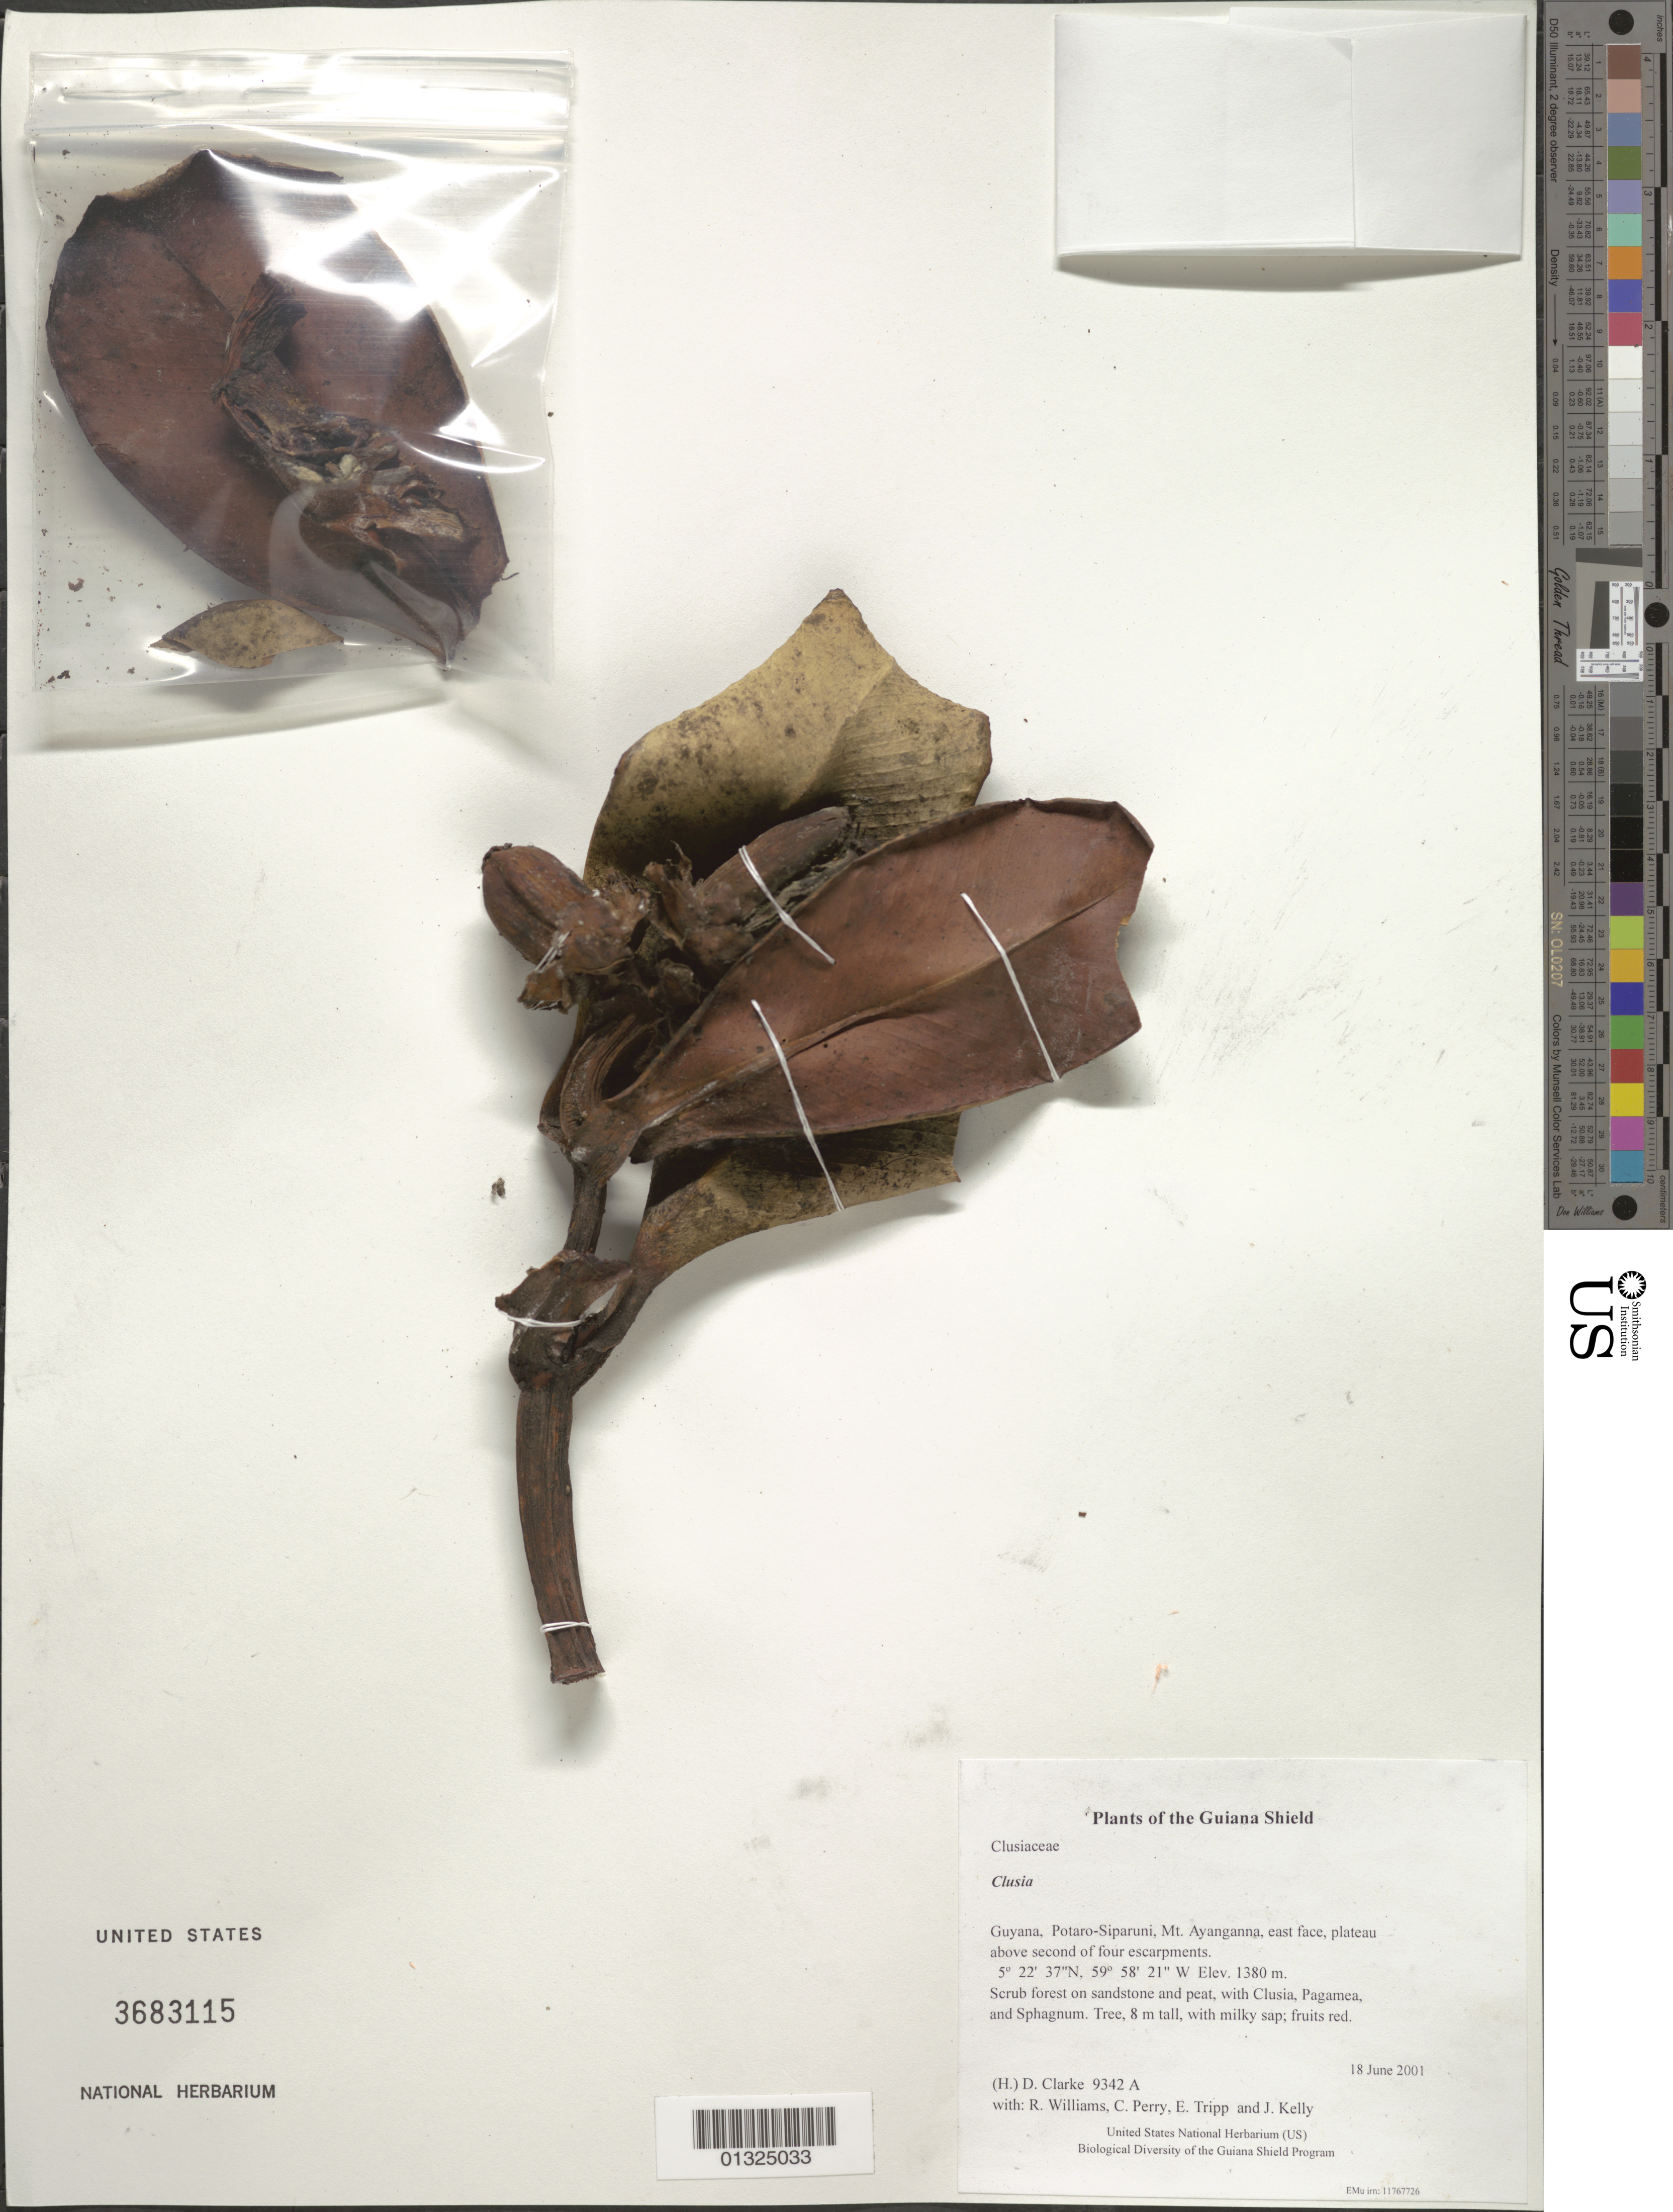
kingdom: Plantae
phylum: Tracheophyta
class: Magnoliopsida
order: Malpighiales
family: Clusiaceae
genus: Clusia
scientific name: Clusia sp.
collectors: H. D. Clarke, R. Williams, C. Perry, E. Tripp & J. Kelly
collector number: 9342 A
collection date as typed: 18 June 2001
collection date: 2001-06-18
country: Guyana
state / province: Potaro-Siparuni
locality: Mt. Ayanganna, east face, plateau above second of four escarpments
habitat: Scrub forest on sandstone and peat, with Clusia, Pagamea, and Sphagnum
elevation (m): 1380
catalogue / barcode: US 3683115